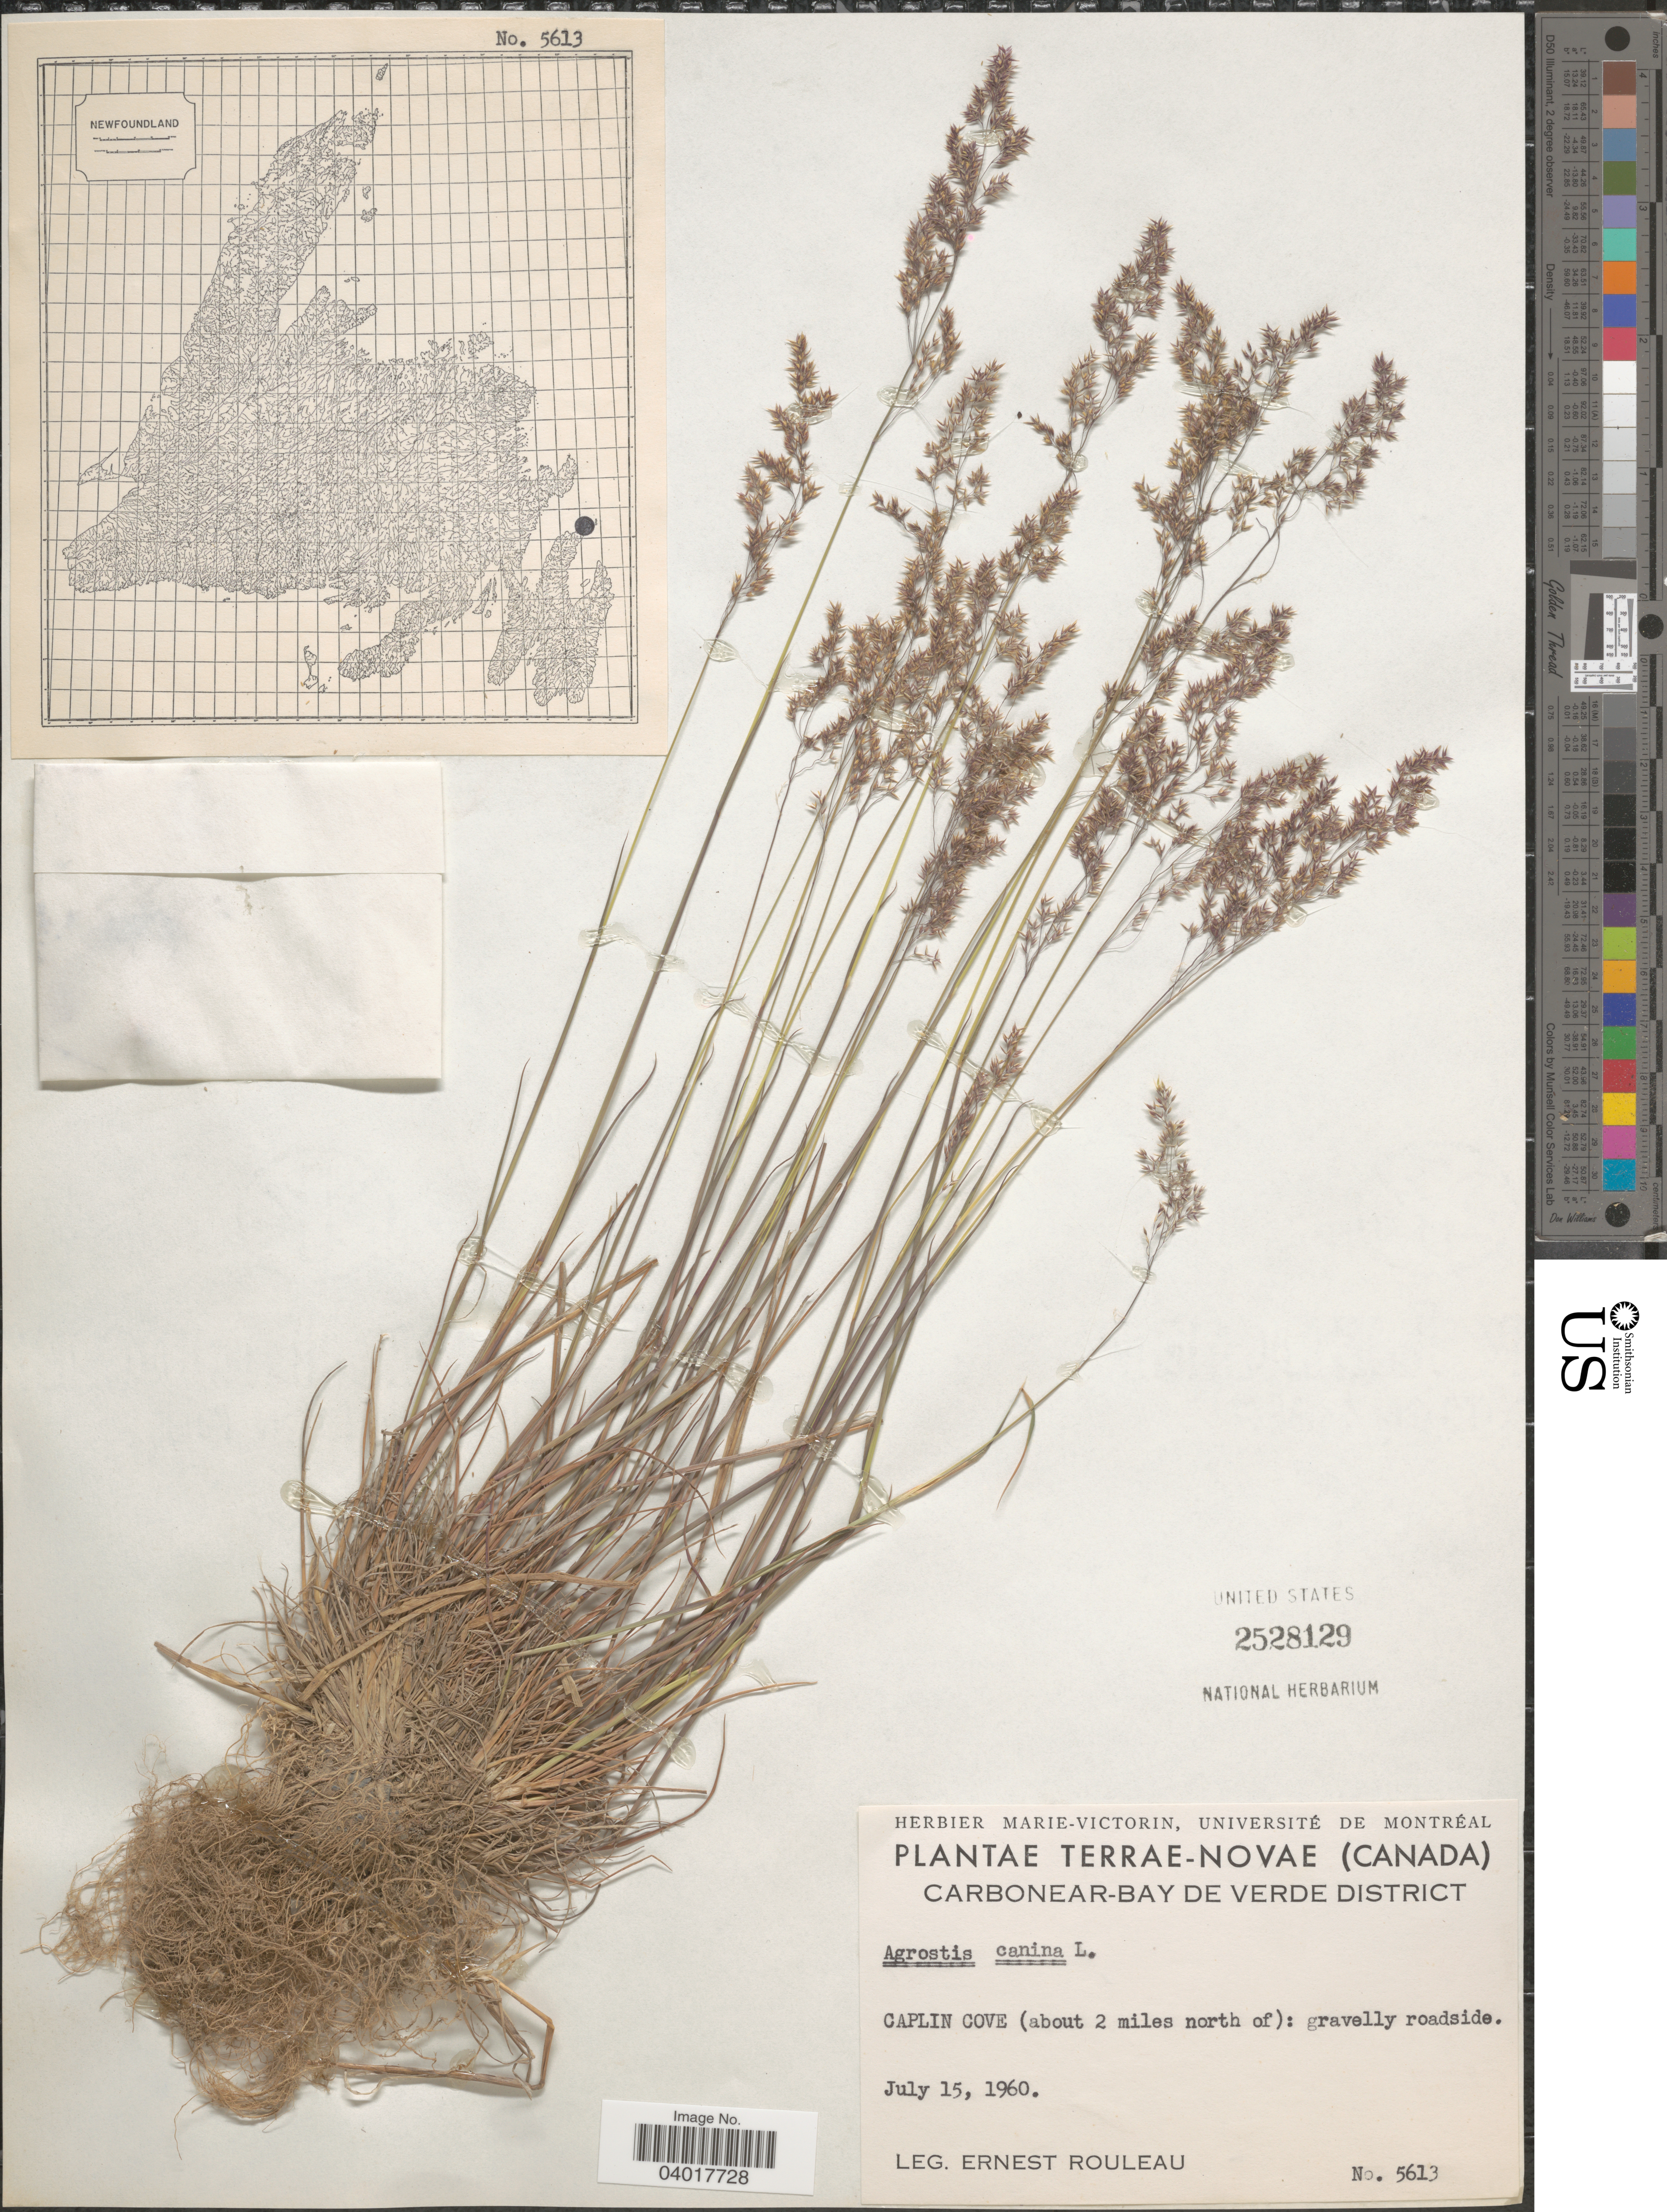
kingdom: Plantae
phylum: Tracheophyta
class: Liliopsida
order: Poales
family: Poaceae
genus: Agrostis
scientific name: Agrostis canina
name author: L.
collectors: J. Rouleau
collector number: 5613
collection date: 1960-07-15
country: Canada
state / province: Newfoundland and Labrador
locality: Terrae-Novae. Carbonear-Bay de Verde District. Caplin Cove (about 2 miles north of): gravelly roadside.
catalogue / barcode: US 2528129